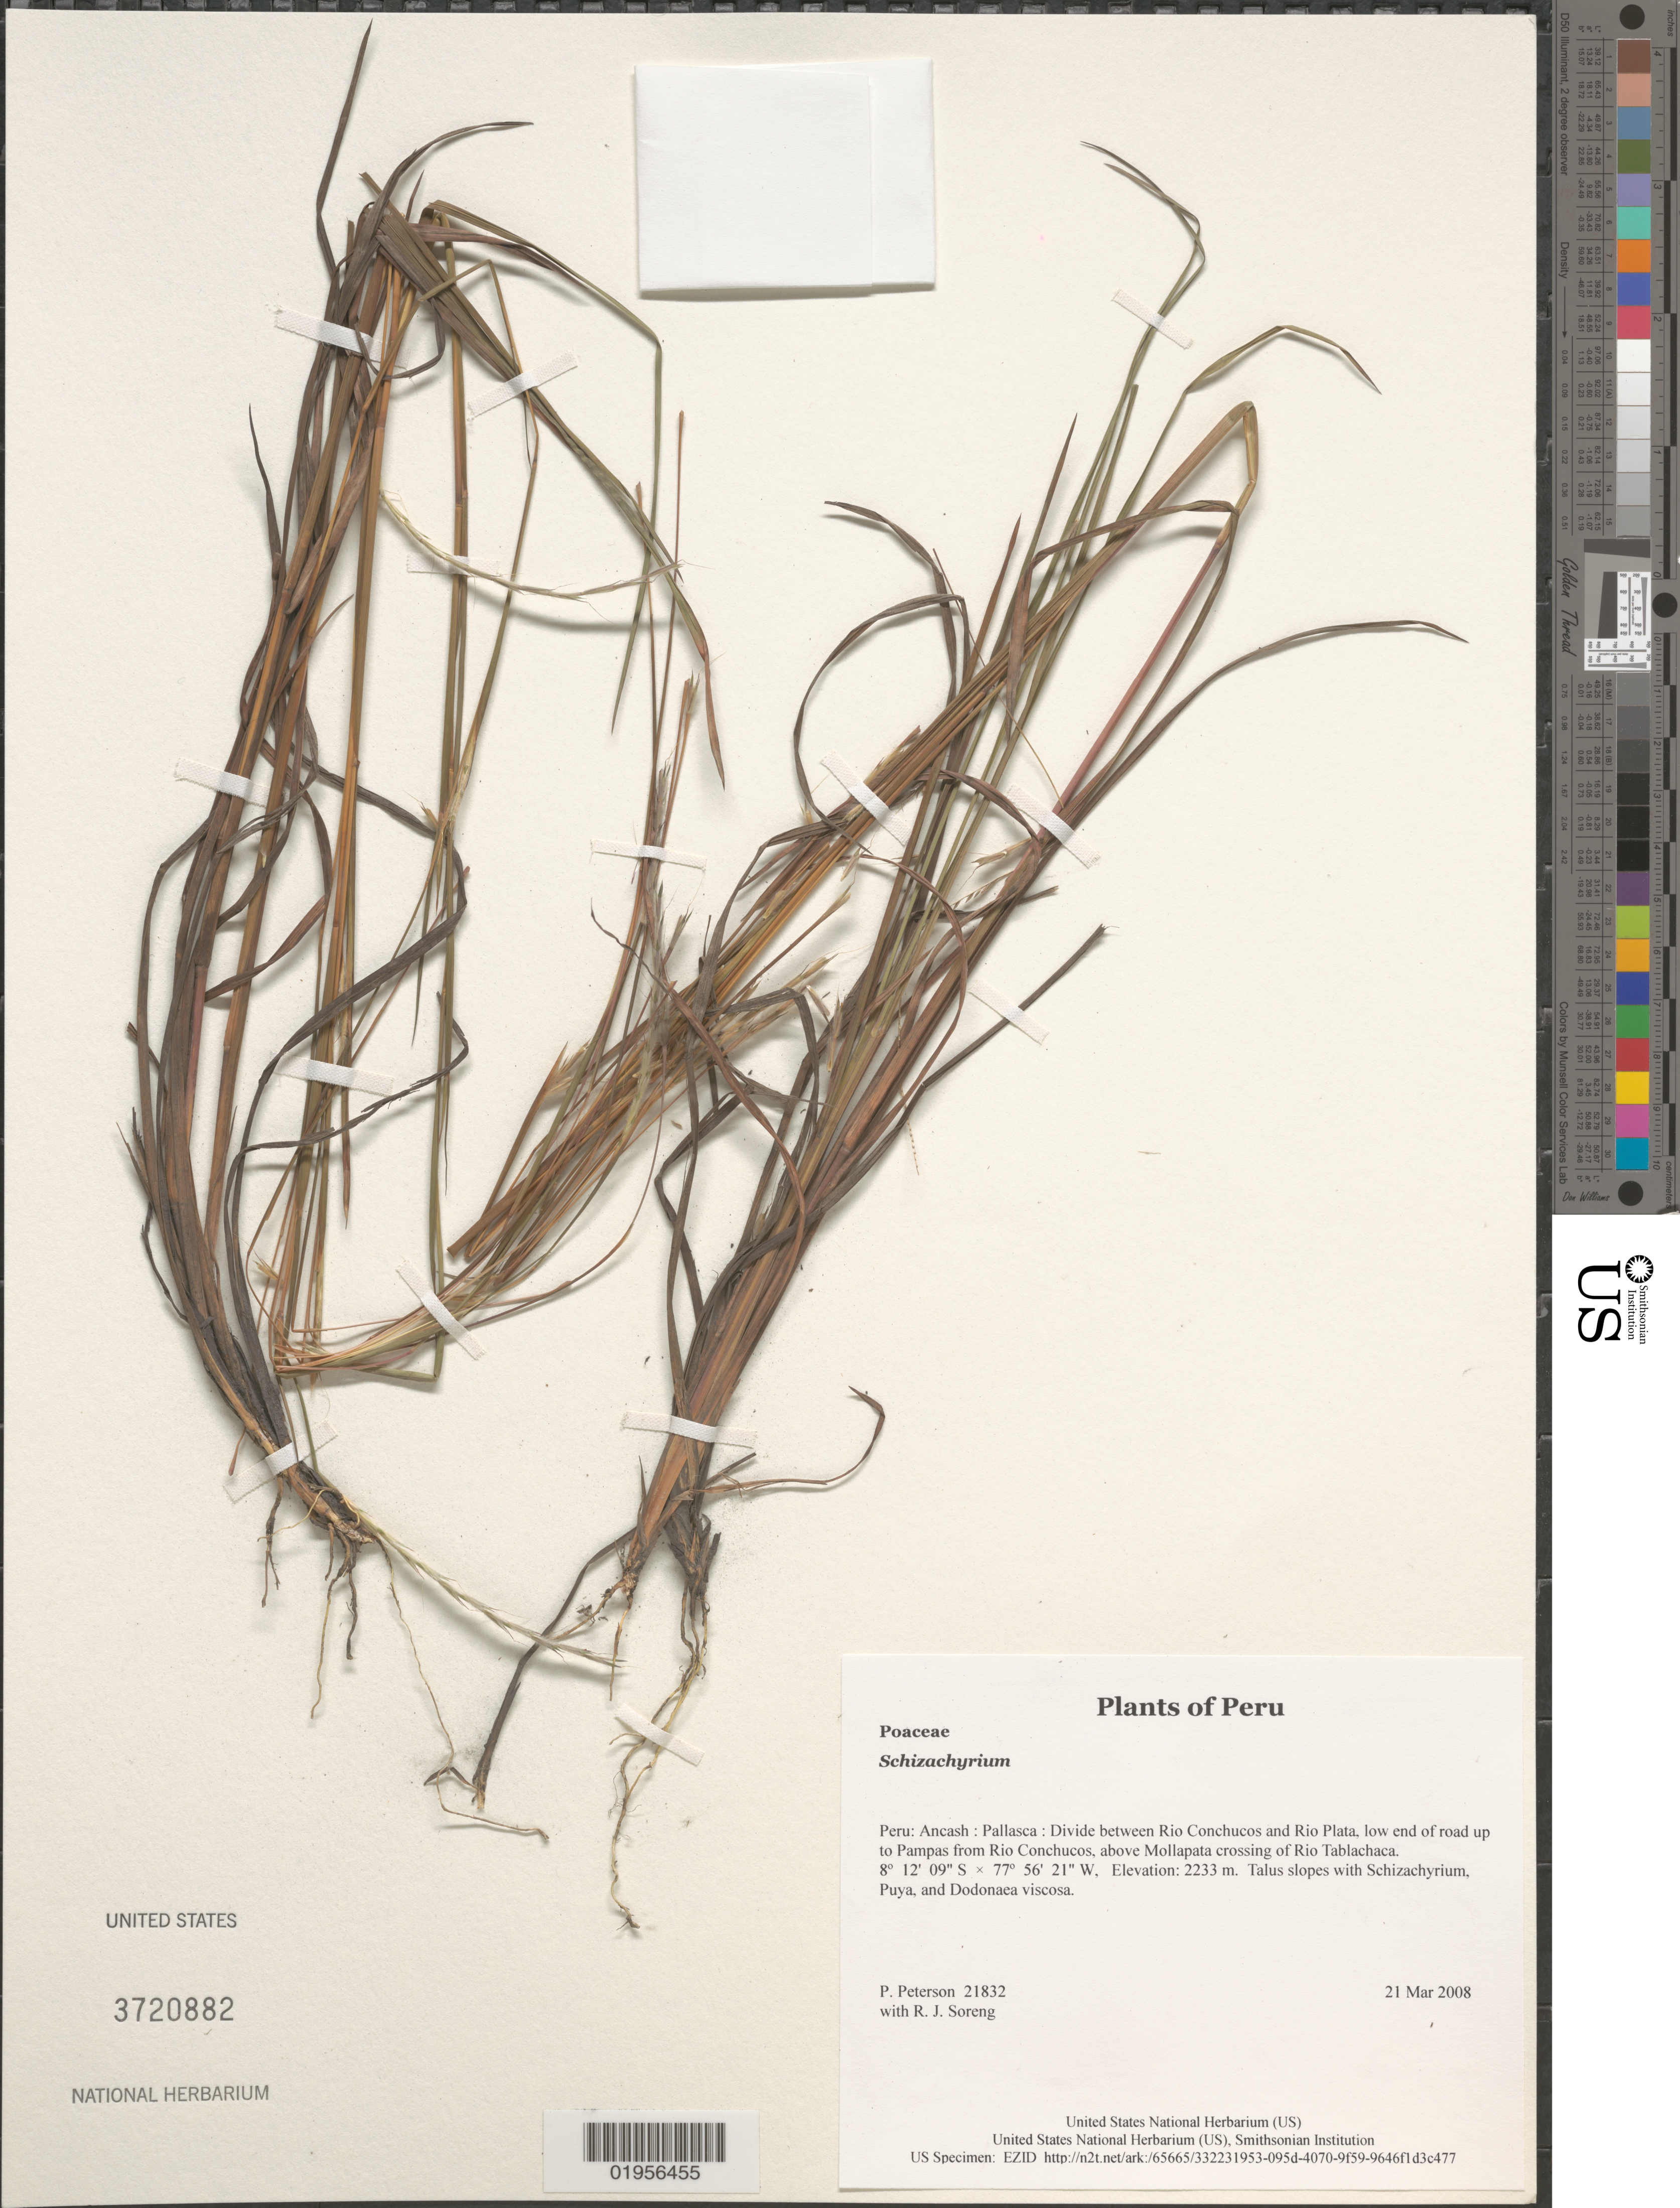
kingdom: Plantae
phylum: Tracheophyta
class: Liliopsida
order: Poales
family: Poaceae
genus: Schizachyrium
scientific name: Schizachyrium sp.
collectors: P. M. Peterson & R. J. Soreng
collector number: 21832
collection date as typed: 21 Mar 2008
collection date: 2008-03-21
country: Peru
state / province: Ancash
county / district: Pallasca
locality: Divide between Rio Conchucos and Rio Plata, low end of road up to Pampas from Rio Conchucos, above Mollapata crossing of Rio Tablachaca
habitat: Talus slopes with Schizachyrium, Puya, and Dodonaea viscosa.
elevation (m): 2233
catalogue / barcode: US 3720882